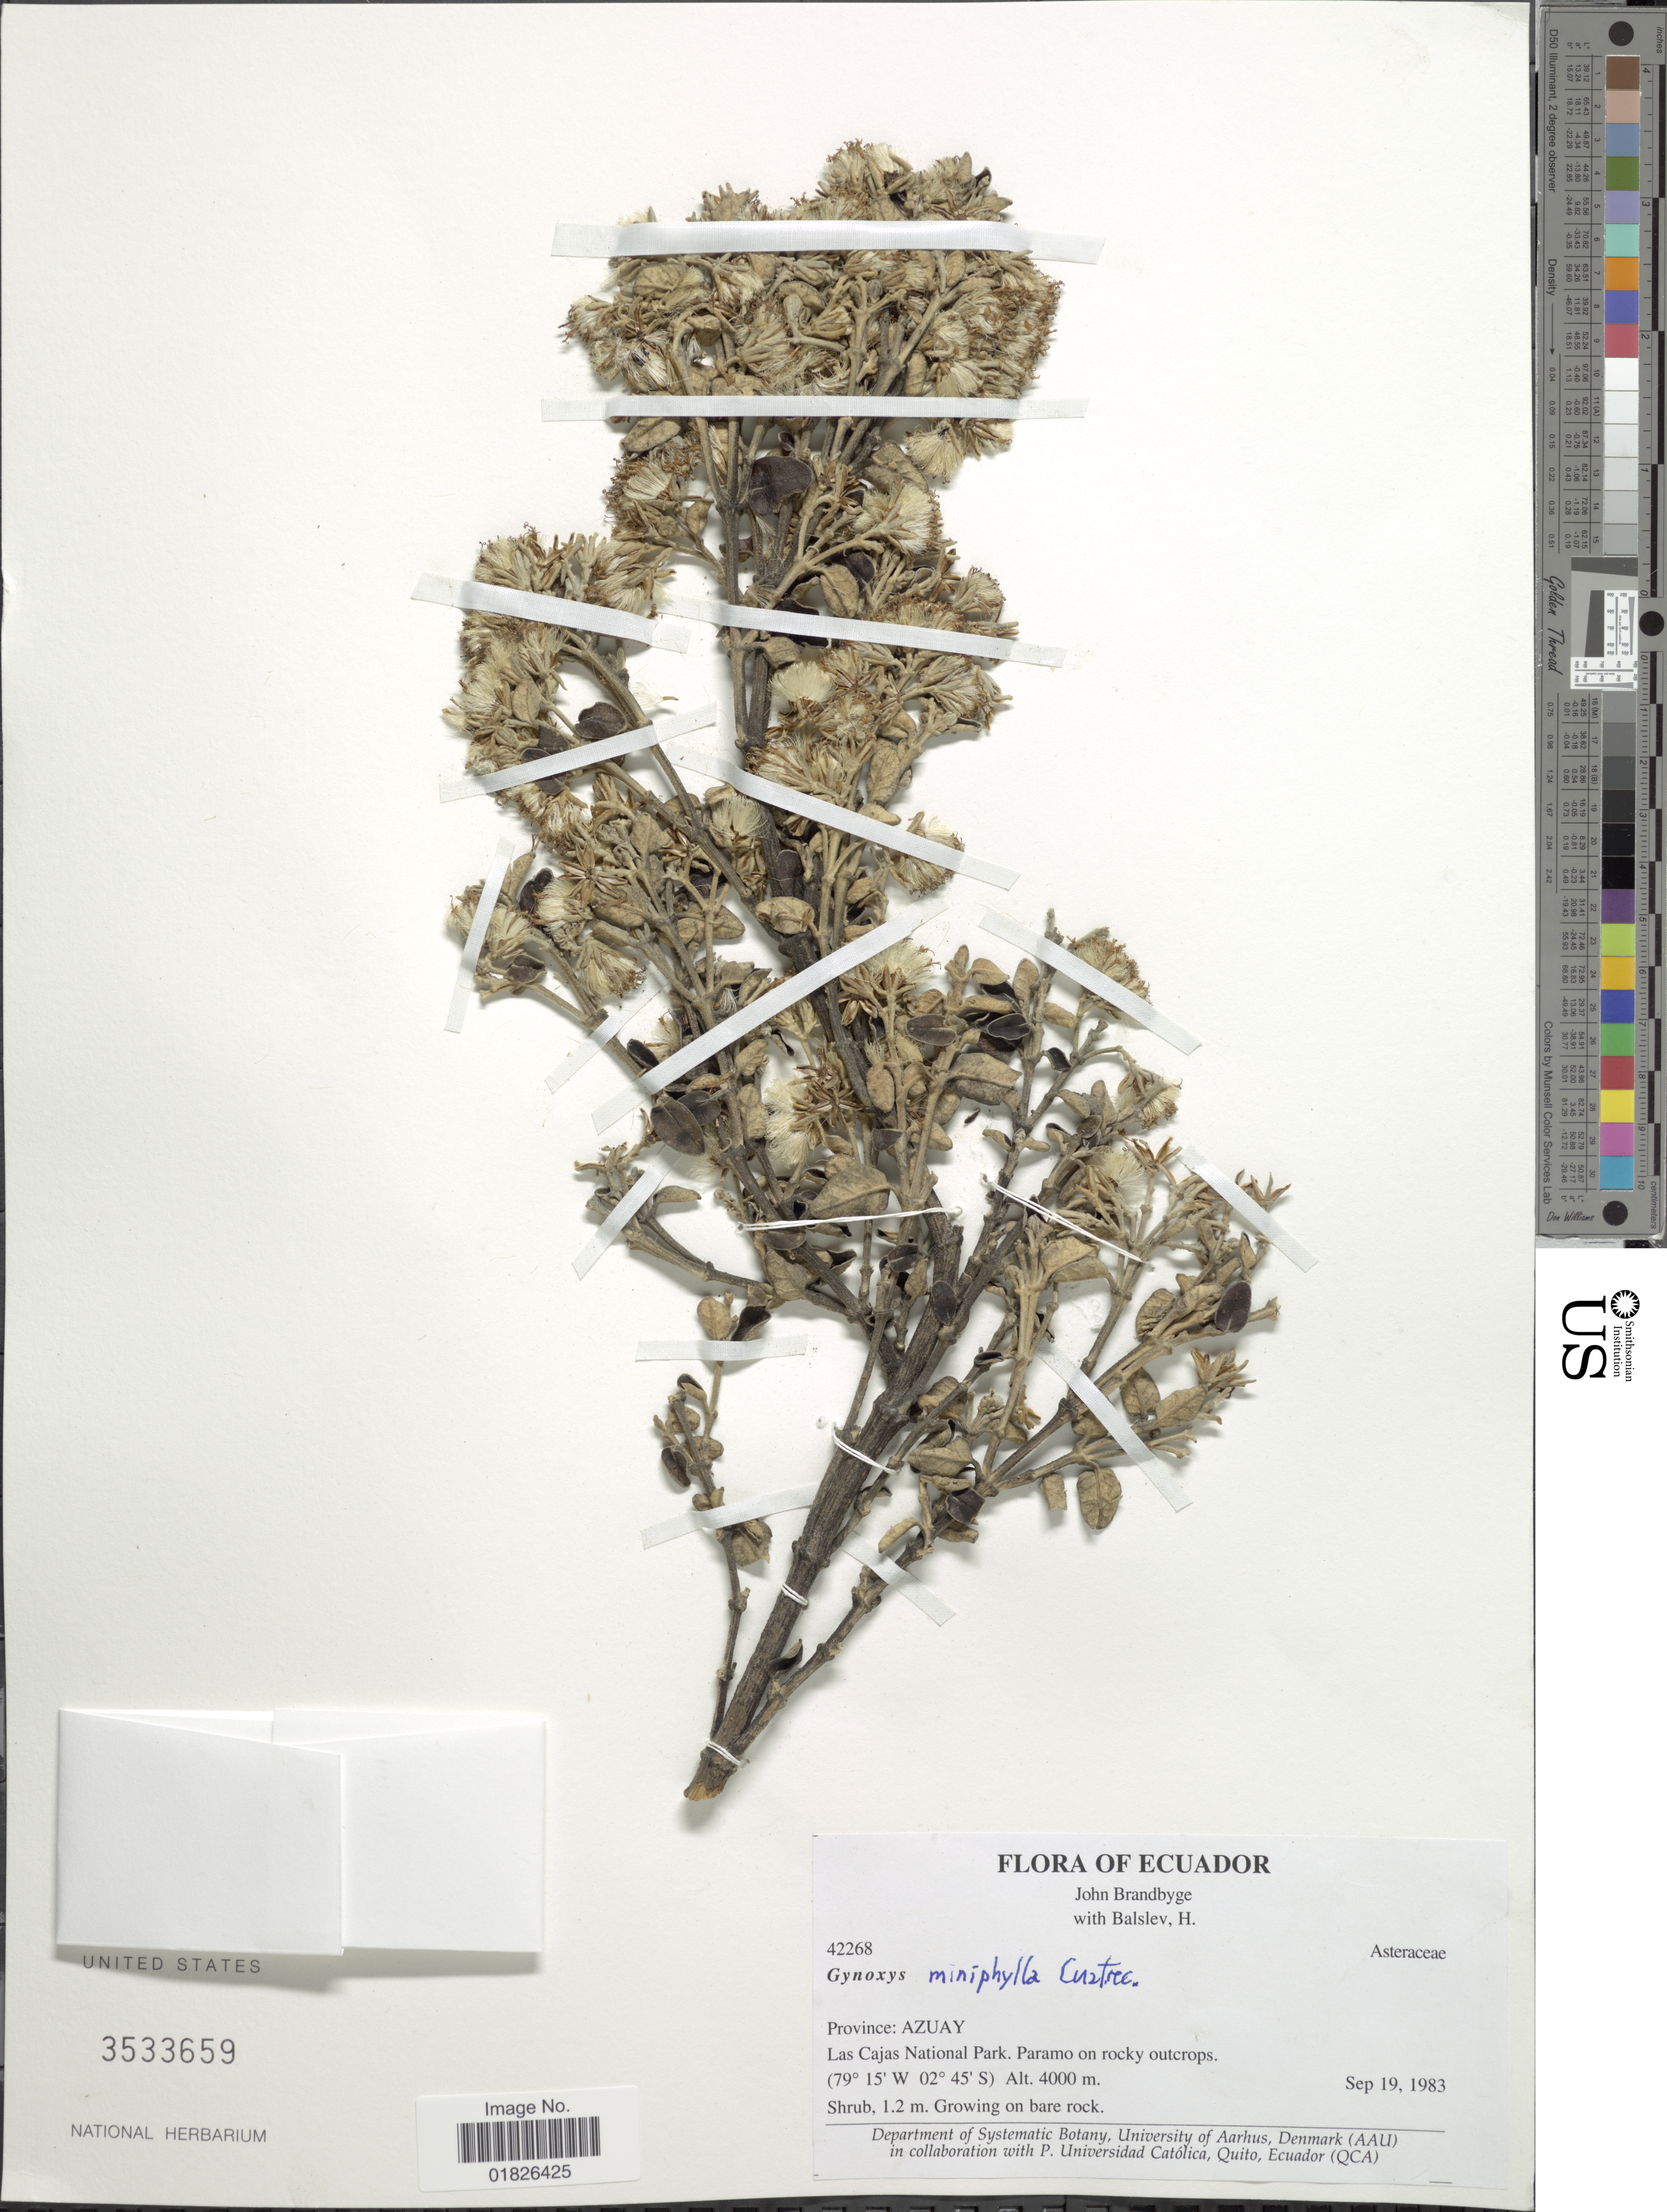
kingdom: Plantae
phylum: Tracheophyta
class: Magnoliopsida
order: Asterales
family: Asteraceae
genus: Gynoxys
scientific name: Gynoxys miniphylla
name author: Cuatrec.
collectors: J. Brandbyge & H. Balslev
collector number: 42268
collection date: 1983-09-19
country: Ecuador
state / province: Azuay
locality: Las Cajas National Park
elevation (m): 4000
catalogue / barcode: US 3533659